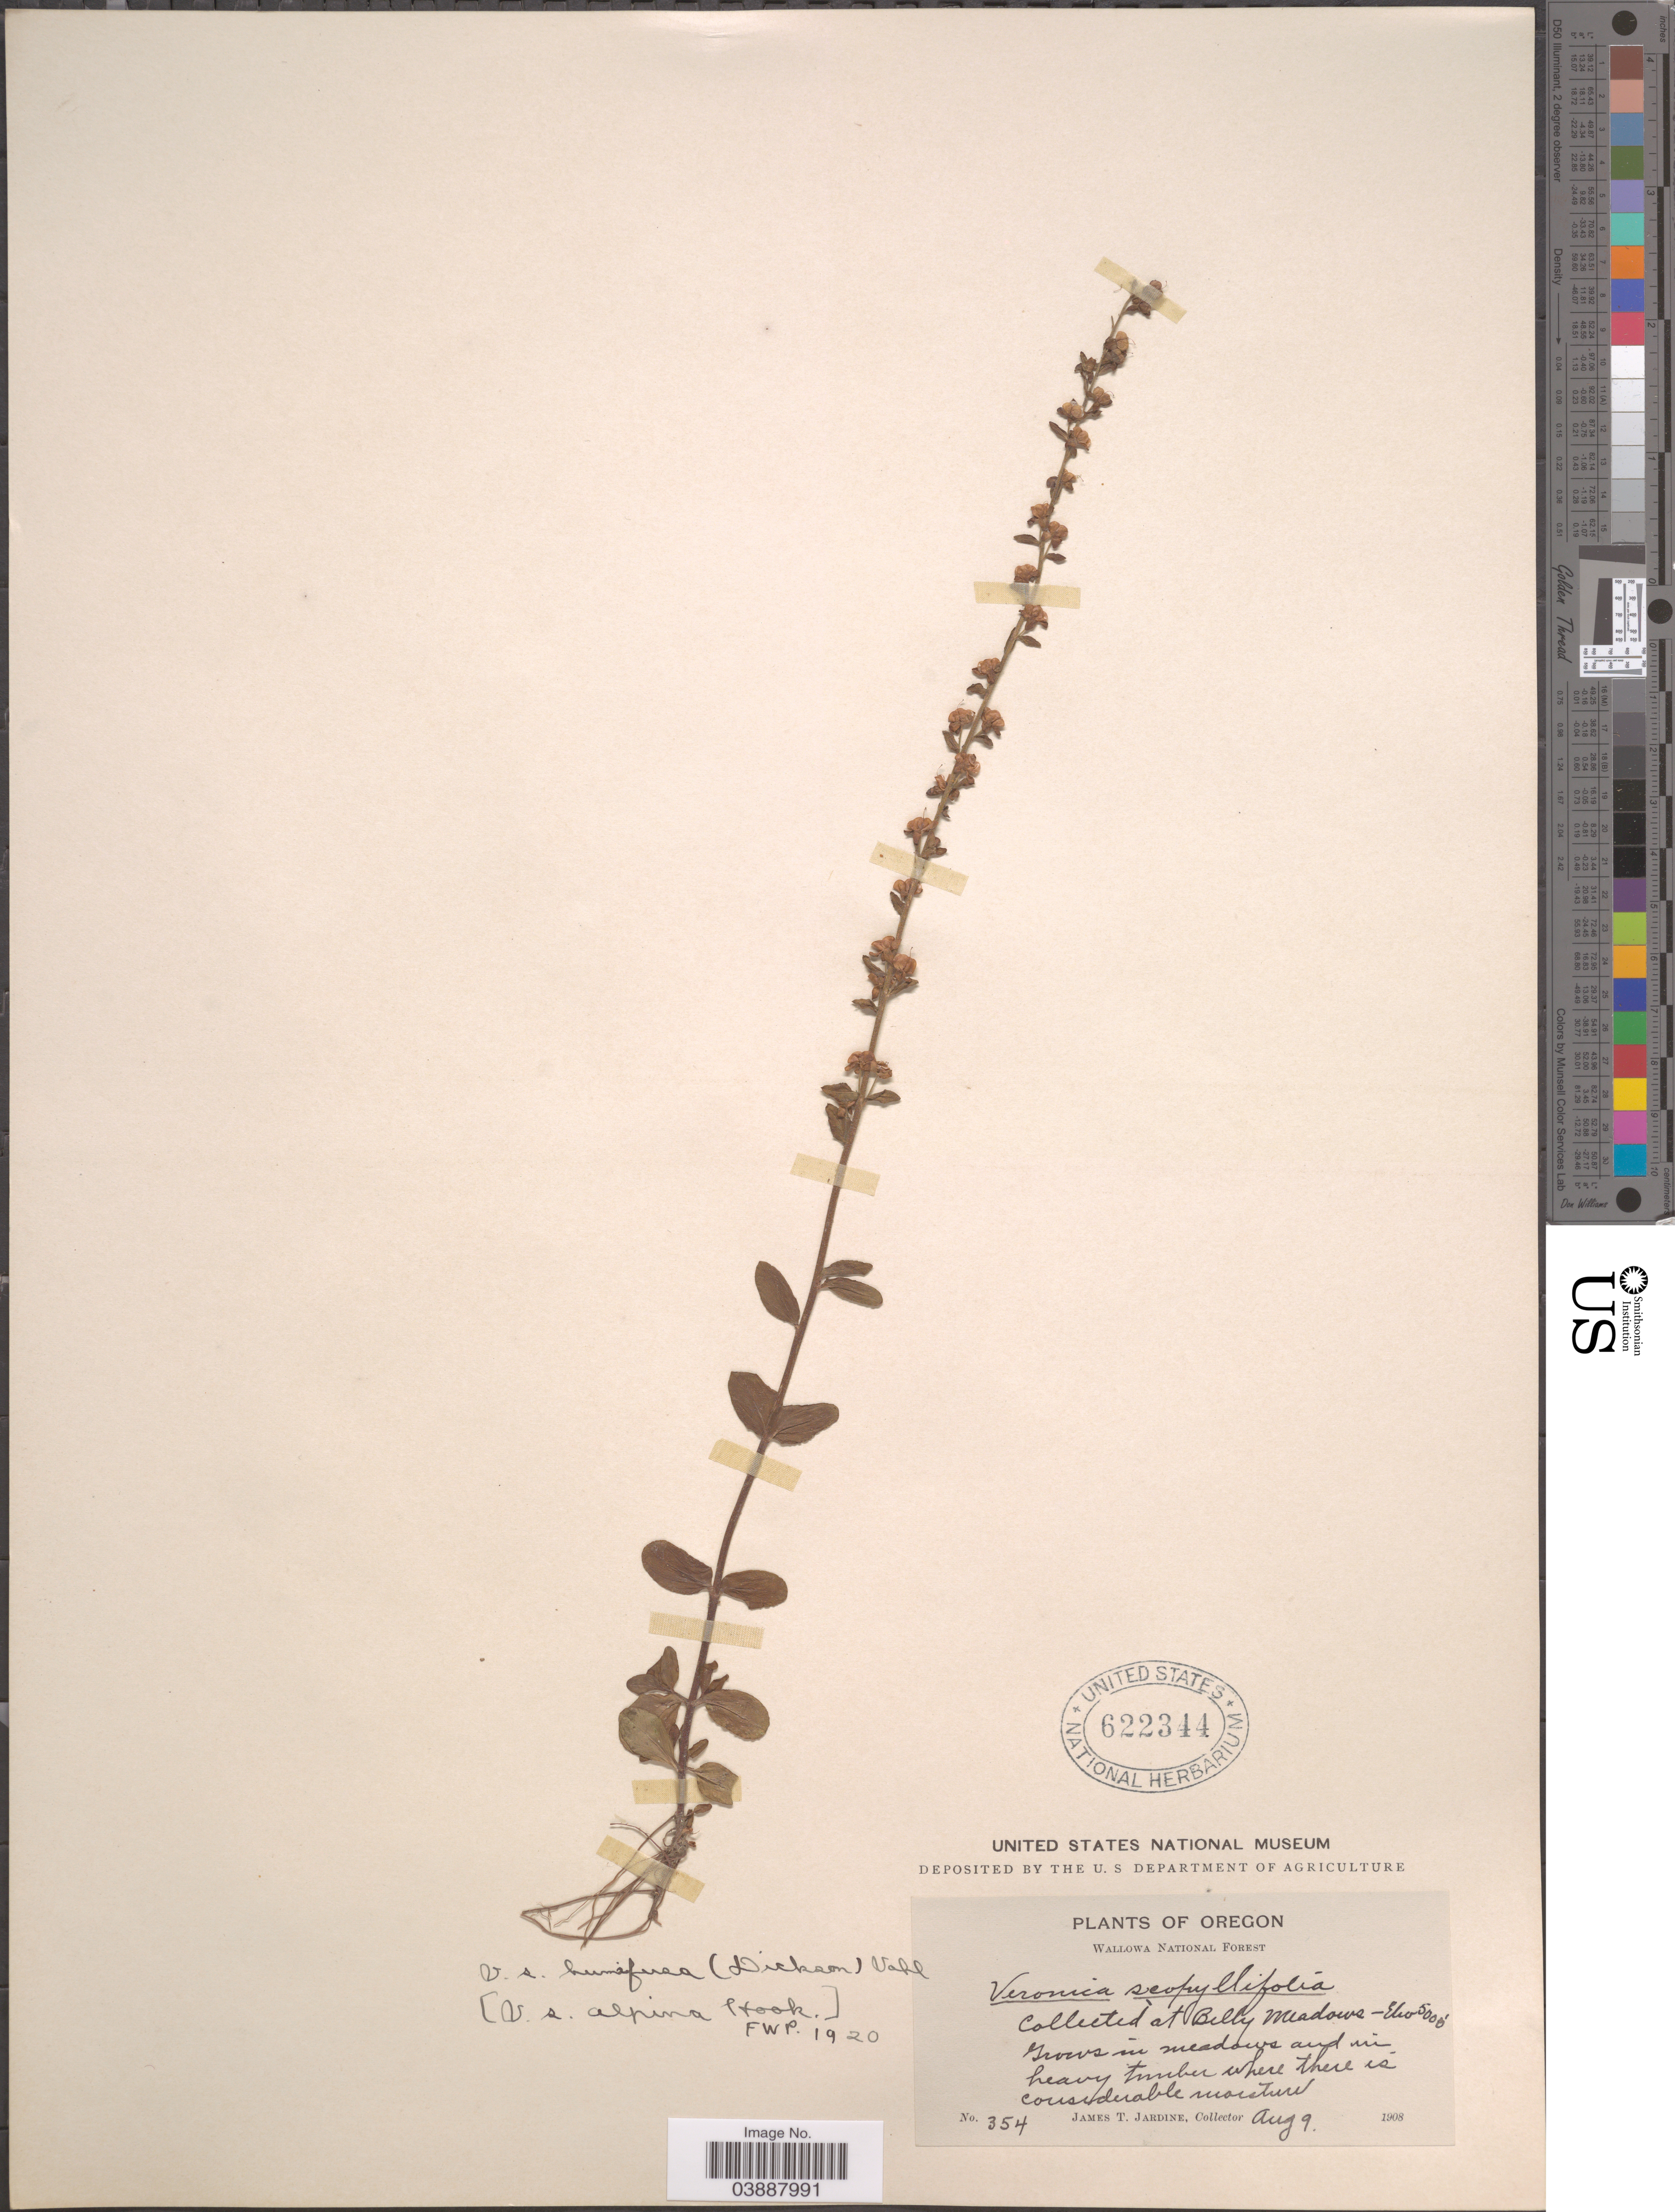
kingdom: Plantae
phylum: Tracheophyta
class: Magnoliopsida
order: Lamiales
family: Plantaginaceae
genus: Veronica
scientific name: Veronica serpyllifolia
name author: L.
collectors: J. T. Jardine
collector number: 354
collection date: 1908-08-09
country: United States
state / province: Oregon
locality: Wallowa National Forest. At Belly Meadows. Grows in meadows and in heavy timer where there is considerable moisture.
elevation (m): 1524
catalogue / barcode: US 622344